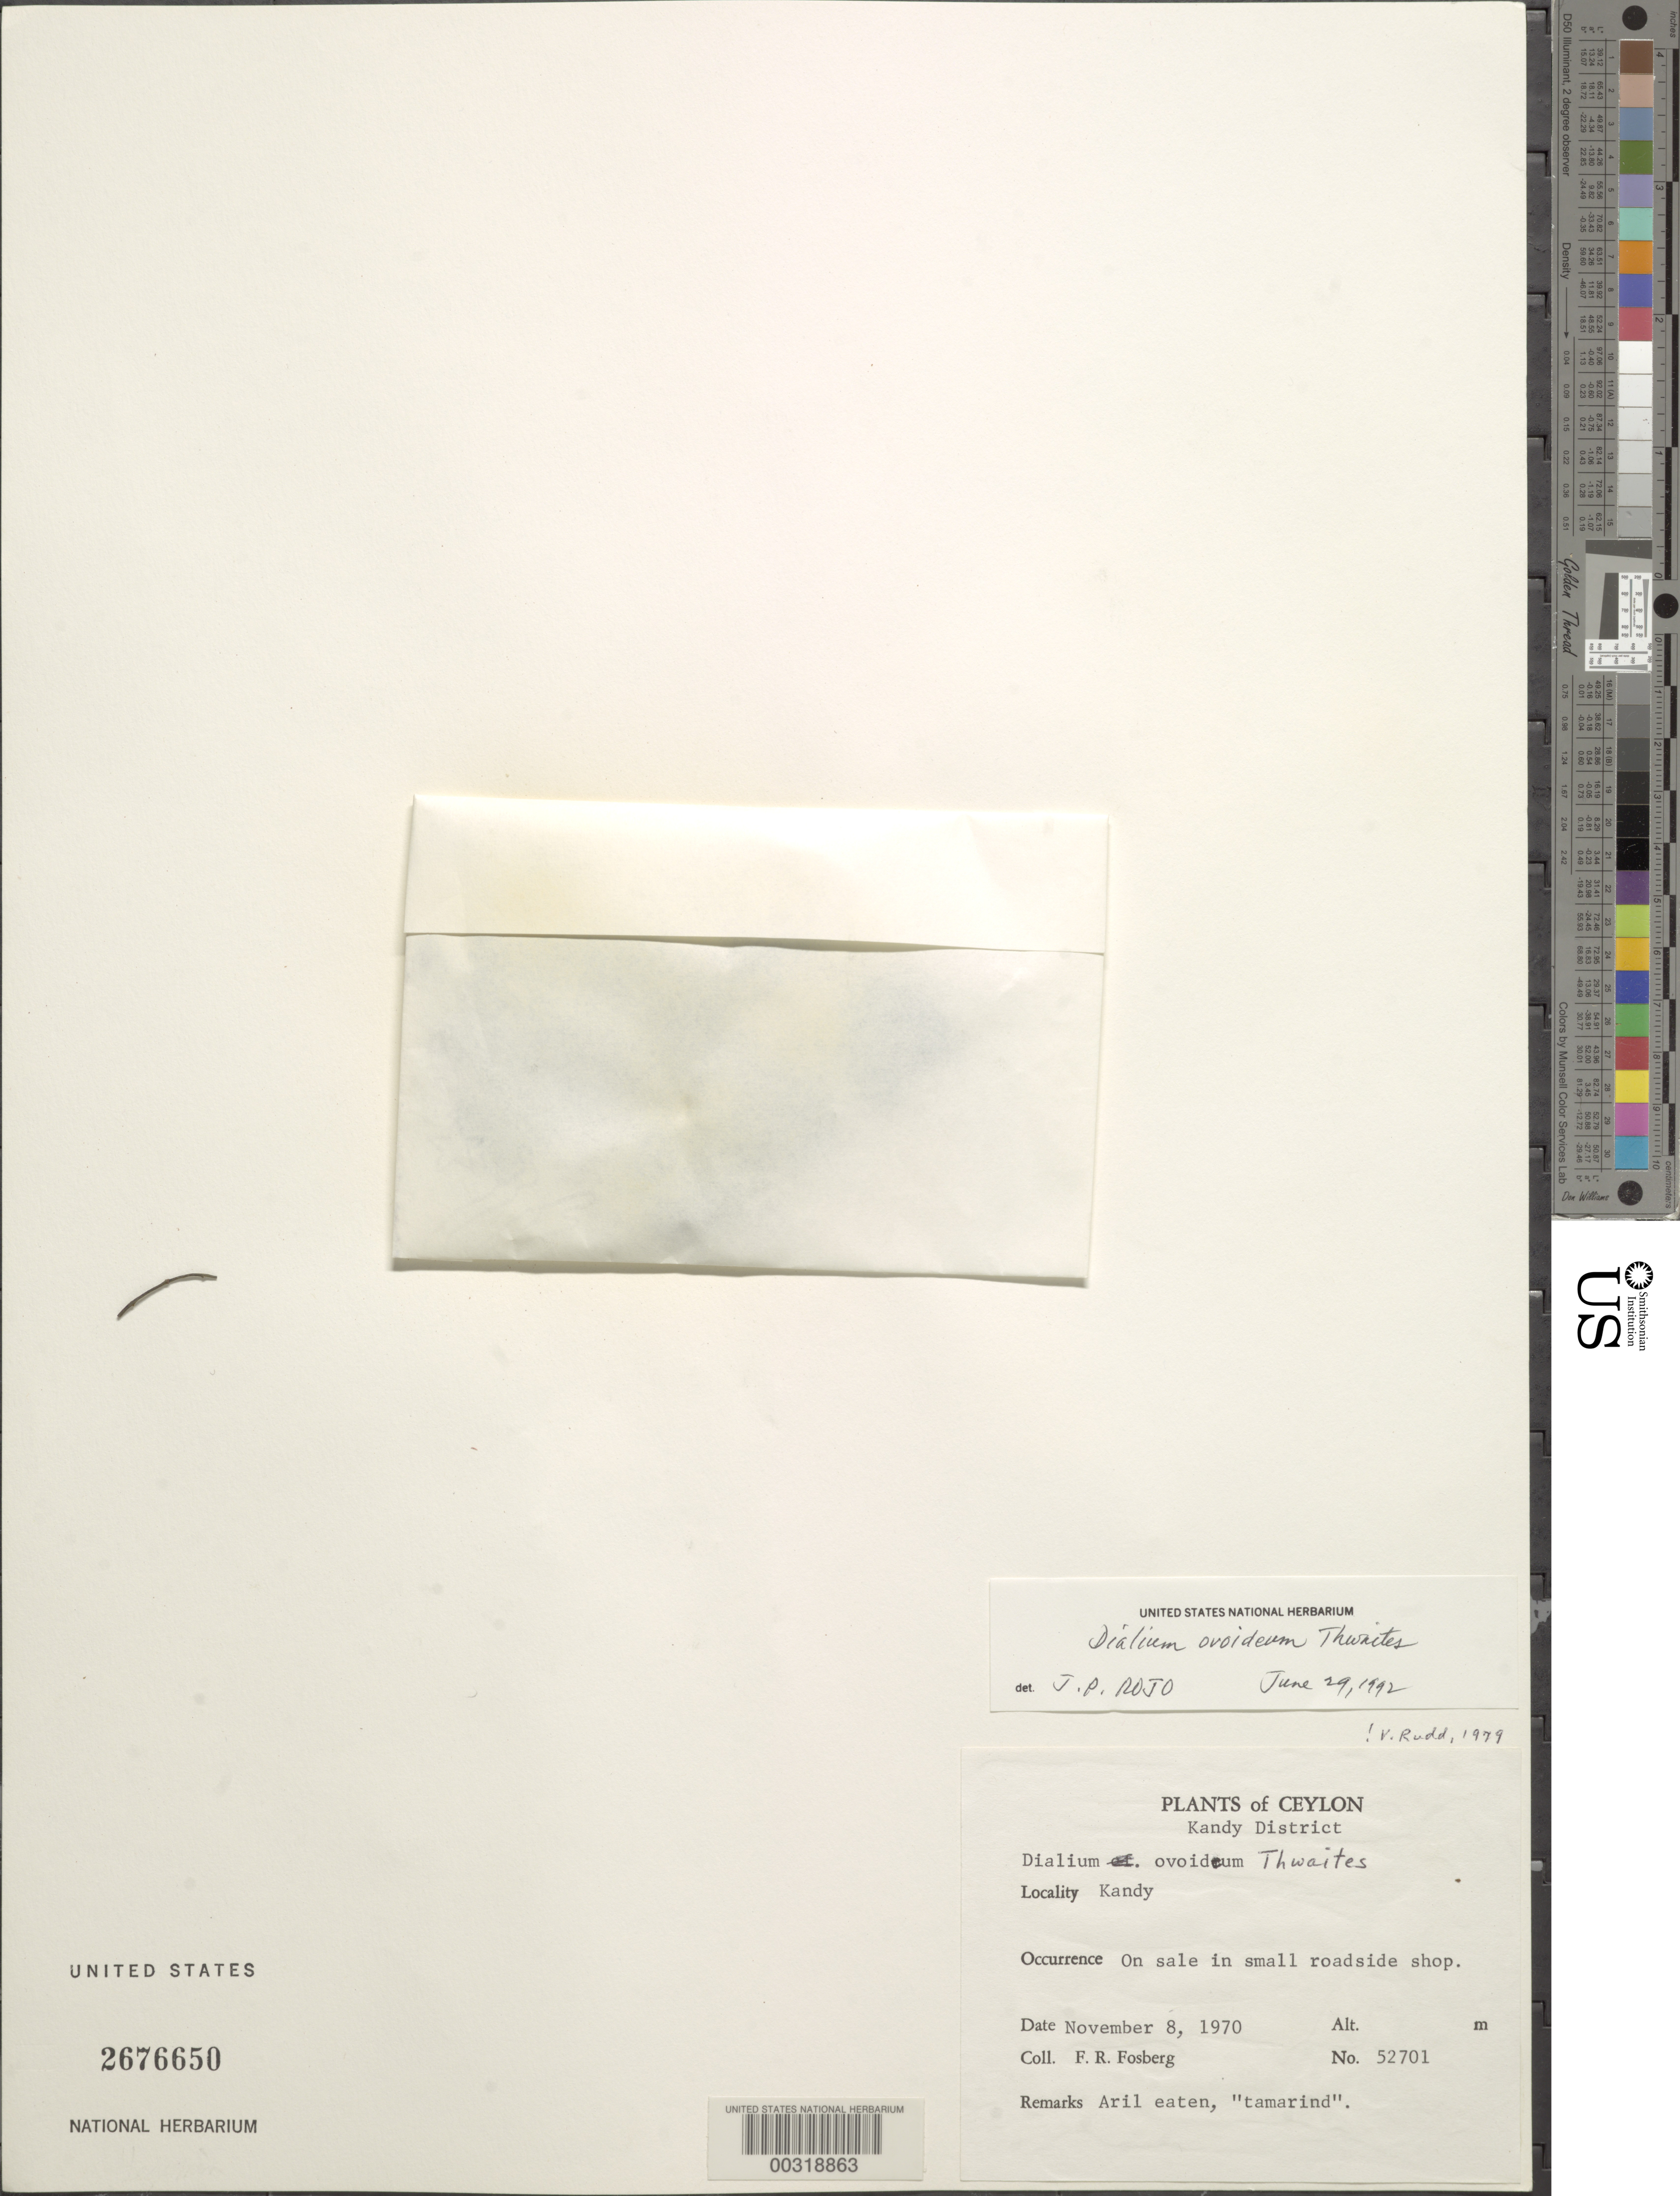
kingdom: Plantae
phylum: Tracheophyta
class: Magnoliopsida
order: Fabales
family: Fabaceae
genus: Dialium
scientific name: Dialium ovoideum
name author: Thwaites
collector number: Fosberg 52701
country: Sri Lanka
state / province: Central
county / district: Kandy Dist.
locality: Small roadside shop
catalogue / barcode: US 2676650